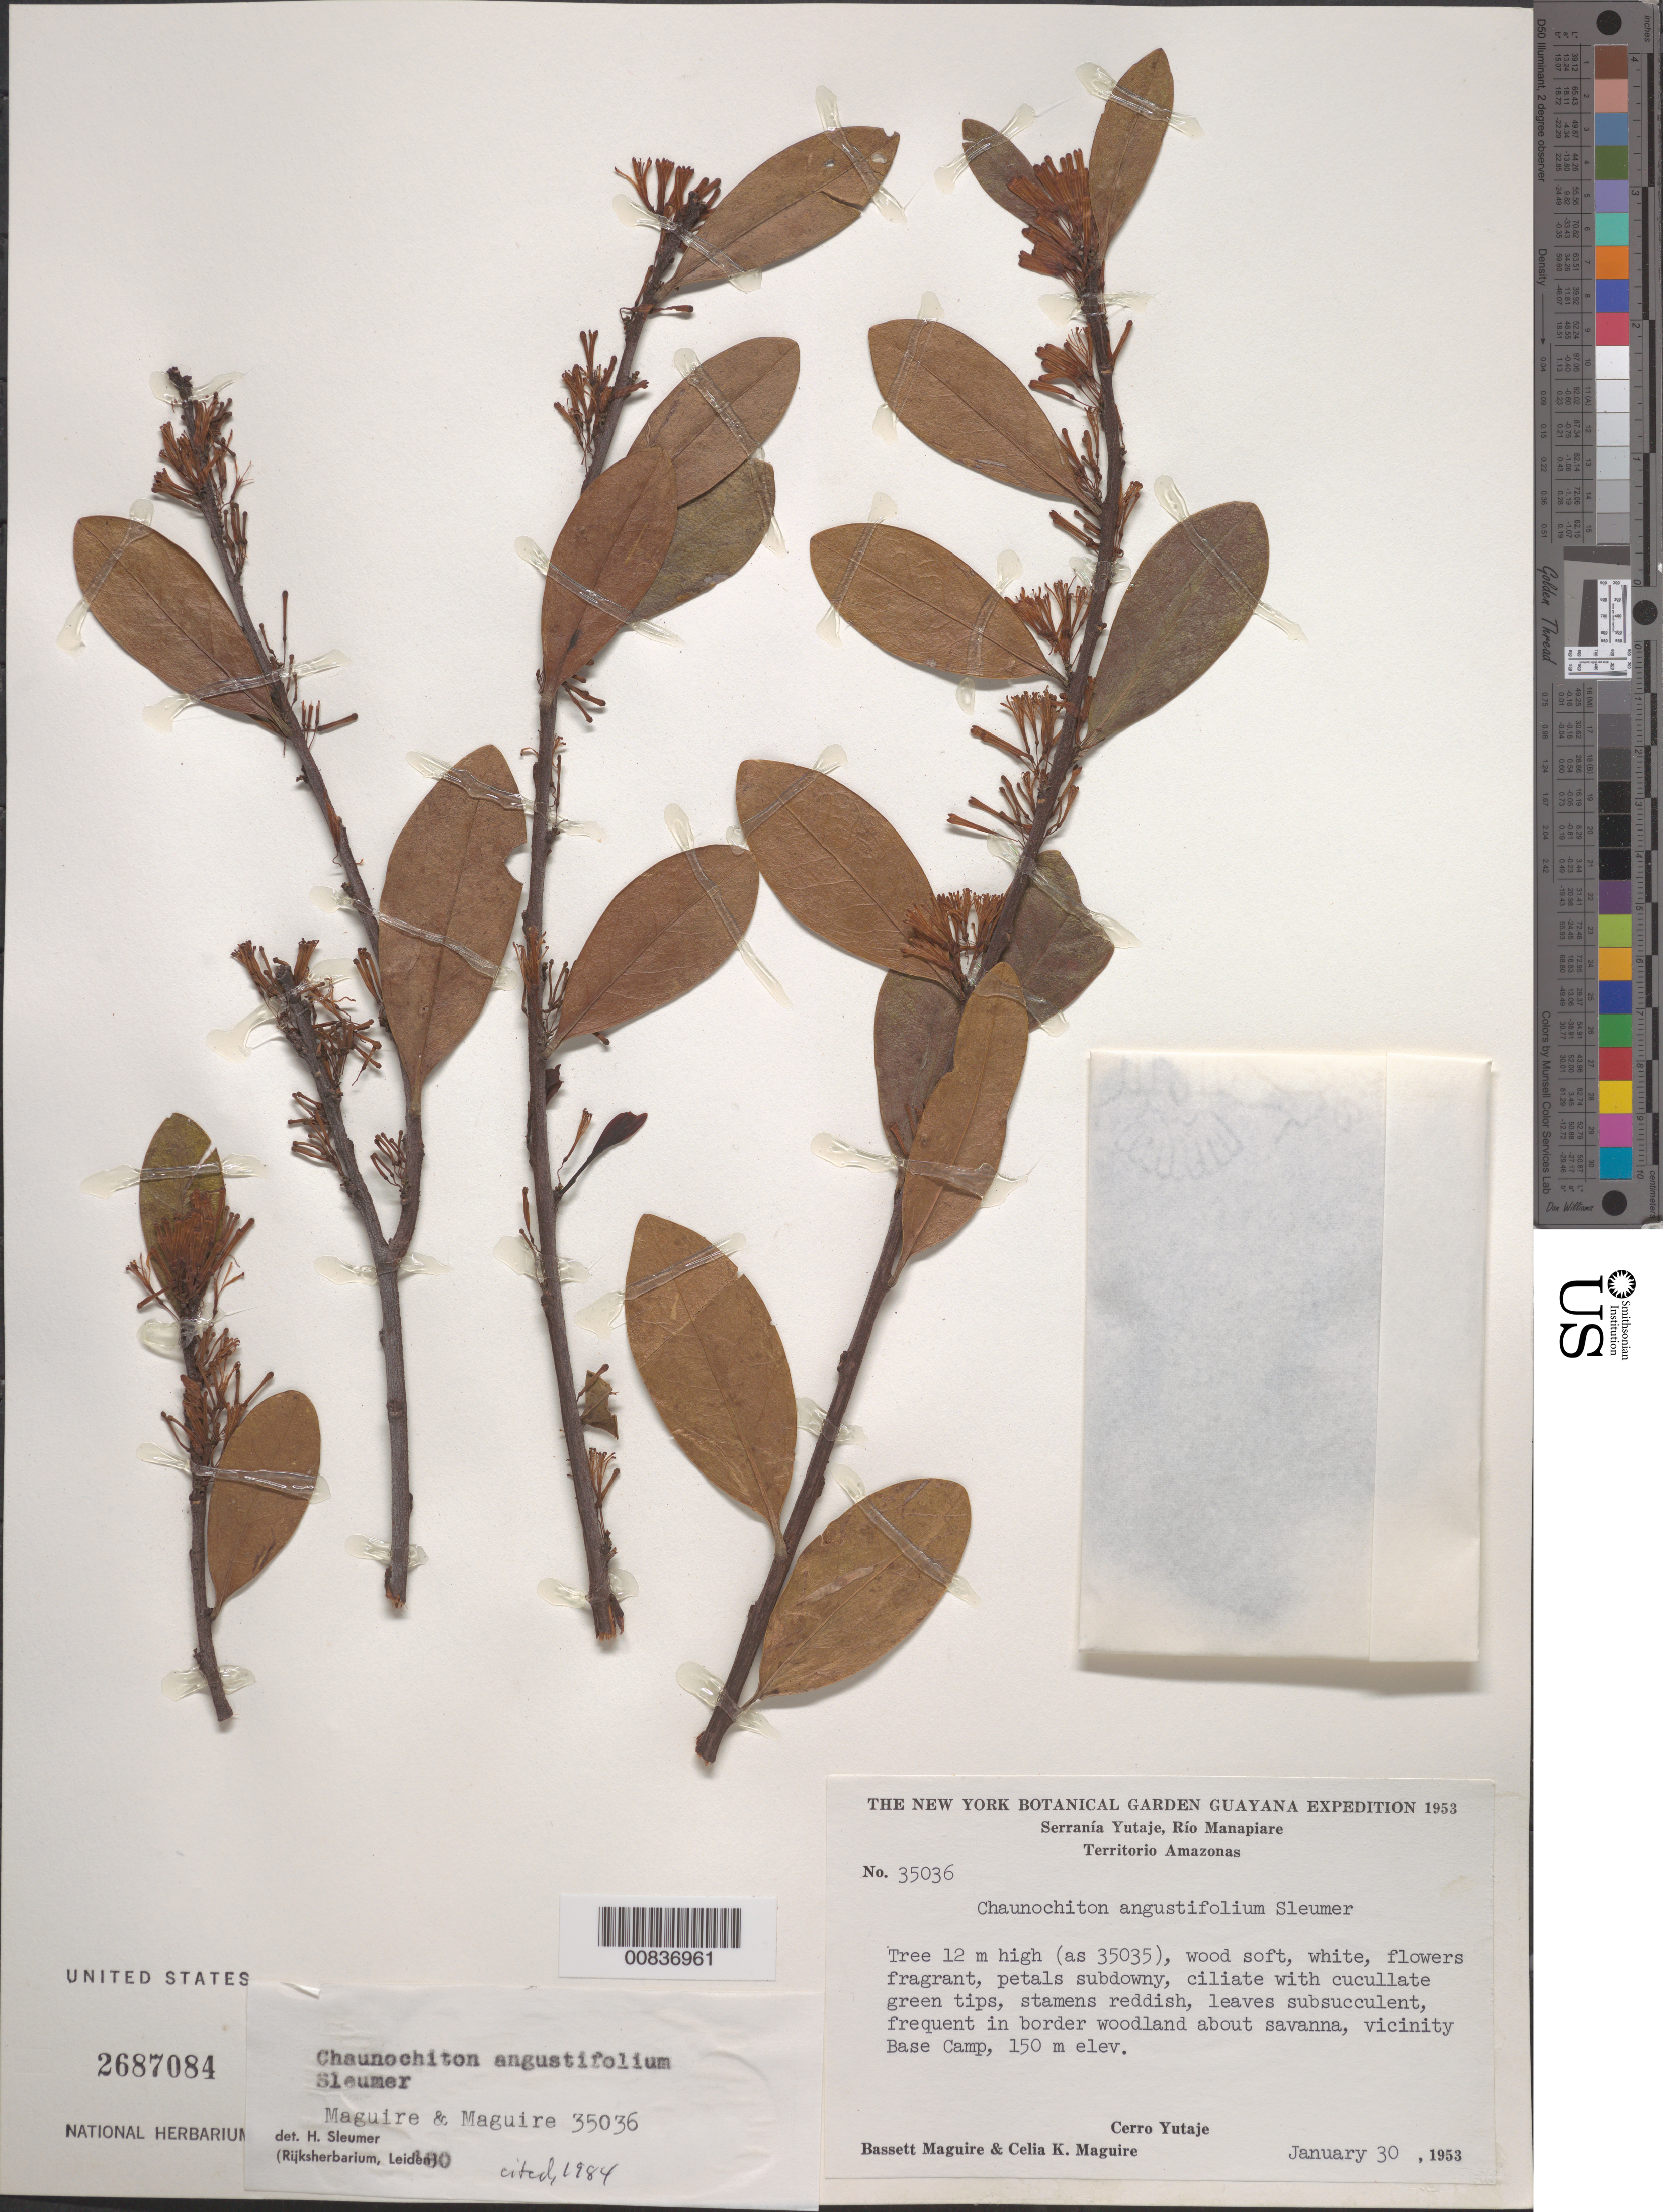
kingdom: Plantae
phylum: Tracheophyta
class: Magnoliopsida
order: Santalales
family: Aptandraceae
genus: Chaunochiton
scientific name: Chaunochiton angustifolium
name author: Sleumer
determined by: Sleumer, H. O.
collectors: B. Maguire & C. K. Maguire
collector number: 35036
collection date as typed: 30-Jan-53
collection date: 1953-01-30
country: Venezuela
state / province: Amazonas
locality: Serranía Yutajé, Río Manapiare, Base Camp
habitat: Border woodland about savanna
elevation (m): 150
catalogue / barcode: US 2687084